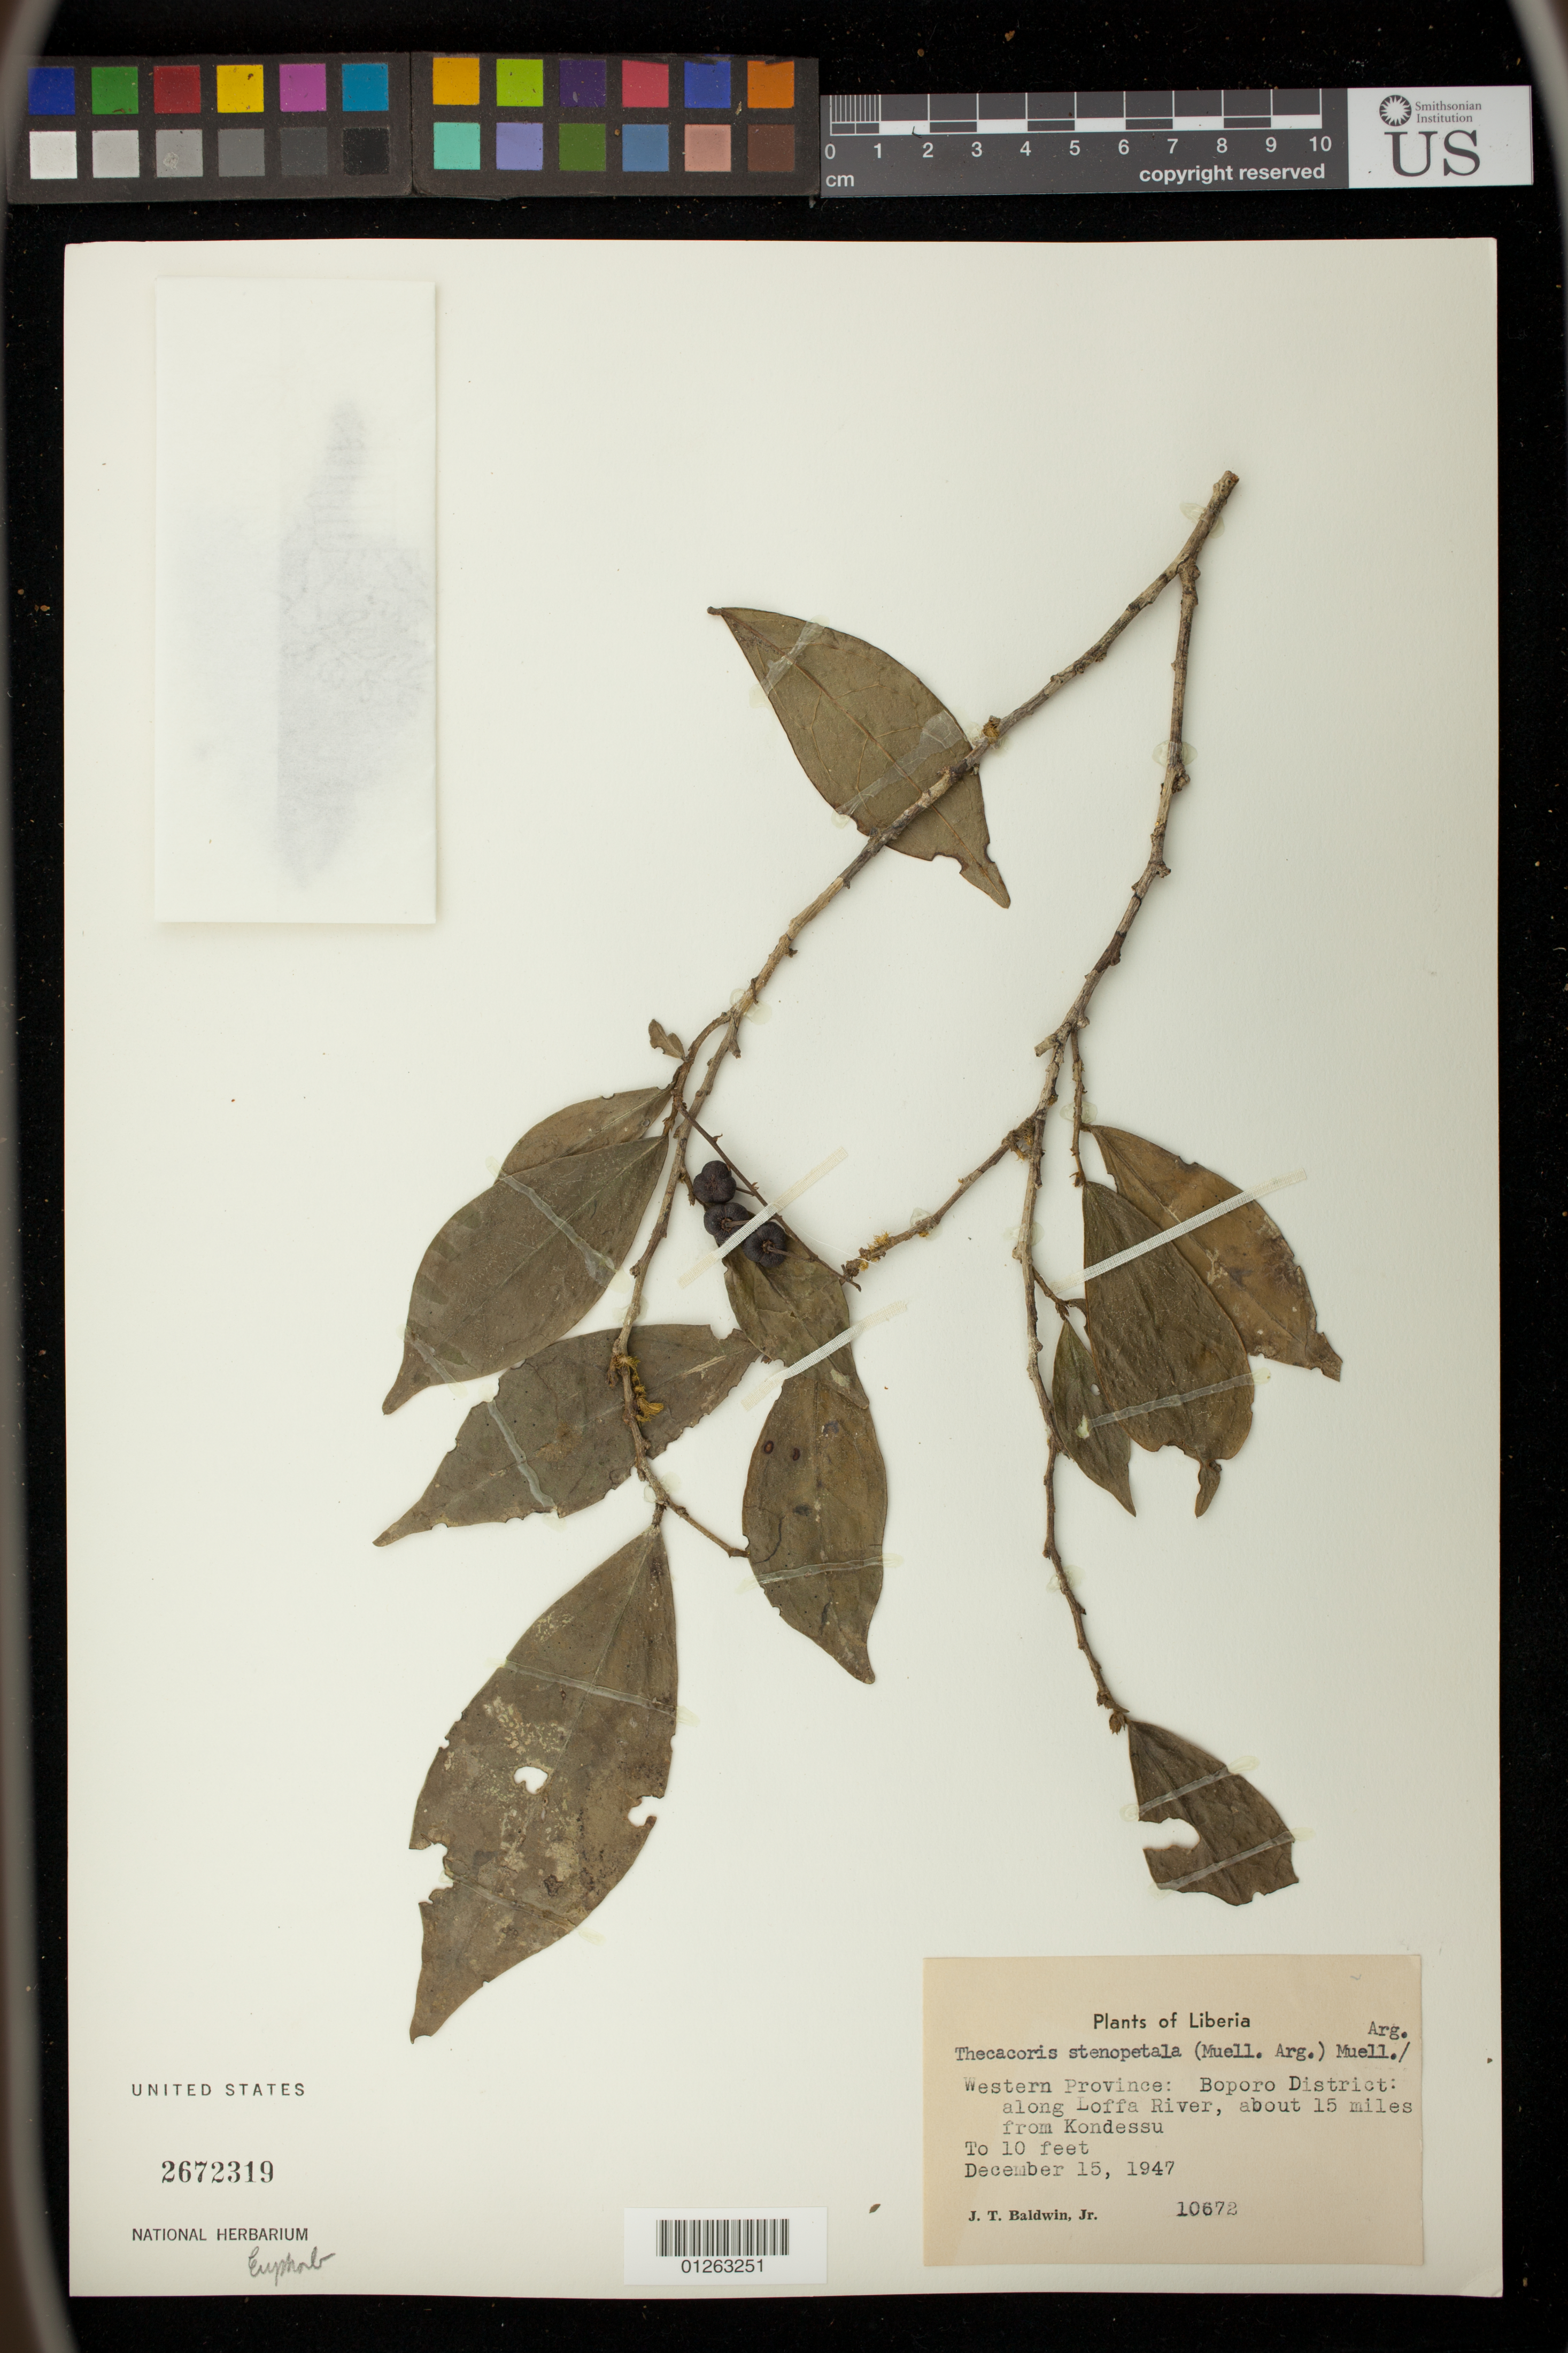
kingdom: Plantae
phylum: Tracheophyta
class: Magnoliopsida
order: Malpighiales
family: Phyllanthaceae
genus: Thecacoris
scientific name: Thecacoris stenopetala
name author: (Müll. Arg.) Müll. Arg.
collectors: J. T. Baldwin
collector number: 10672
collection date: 1947-12-15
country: Liberia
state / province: Gbarpolu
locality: Western Province: Boporo District: along Loffa River, about 15 miles from Kondessu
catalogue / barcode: US 2672319